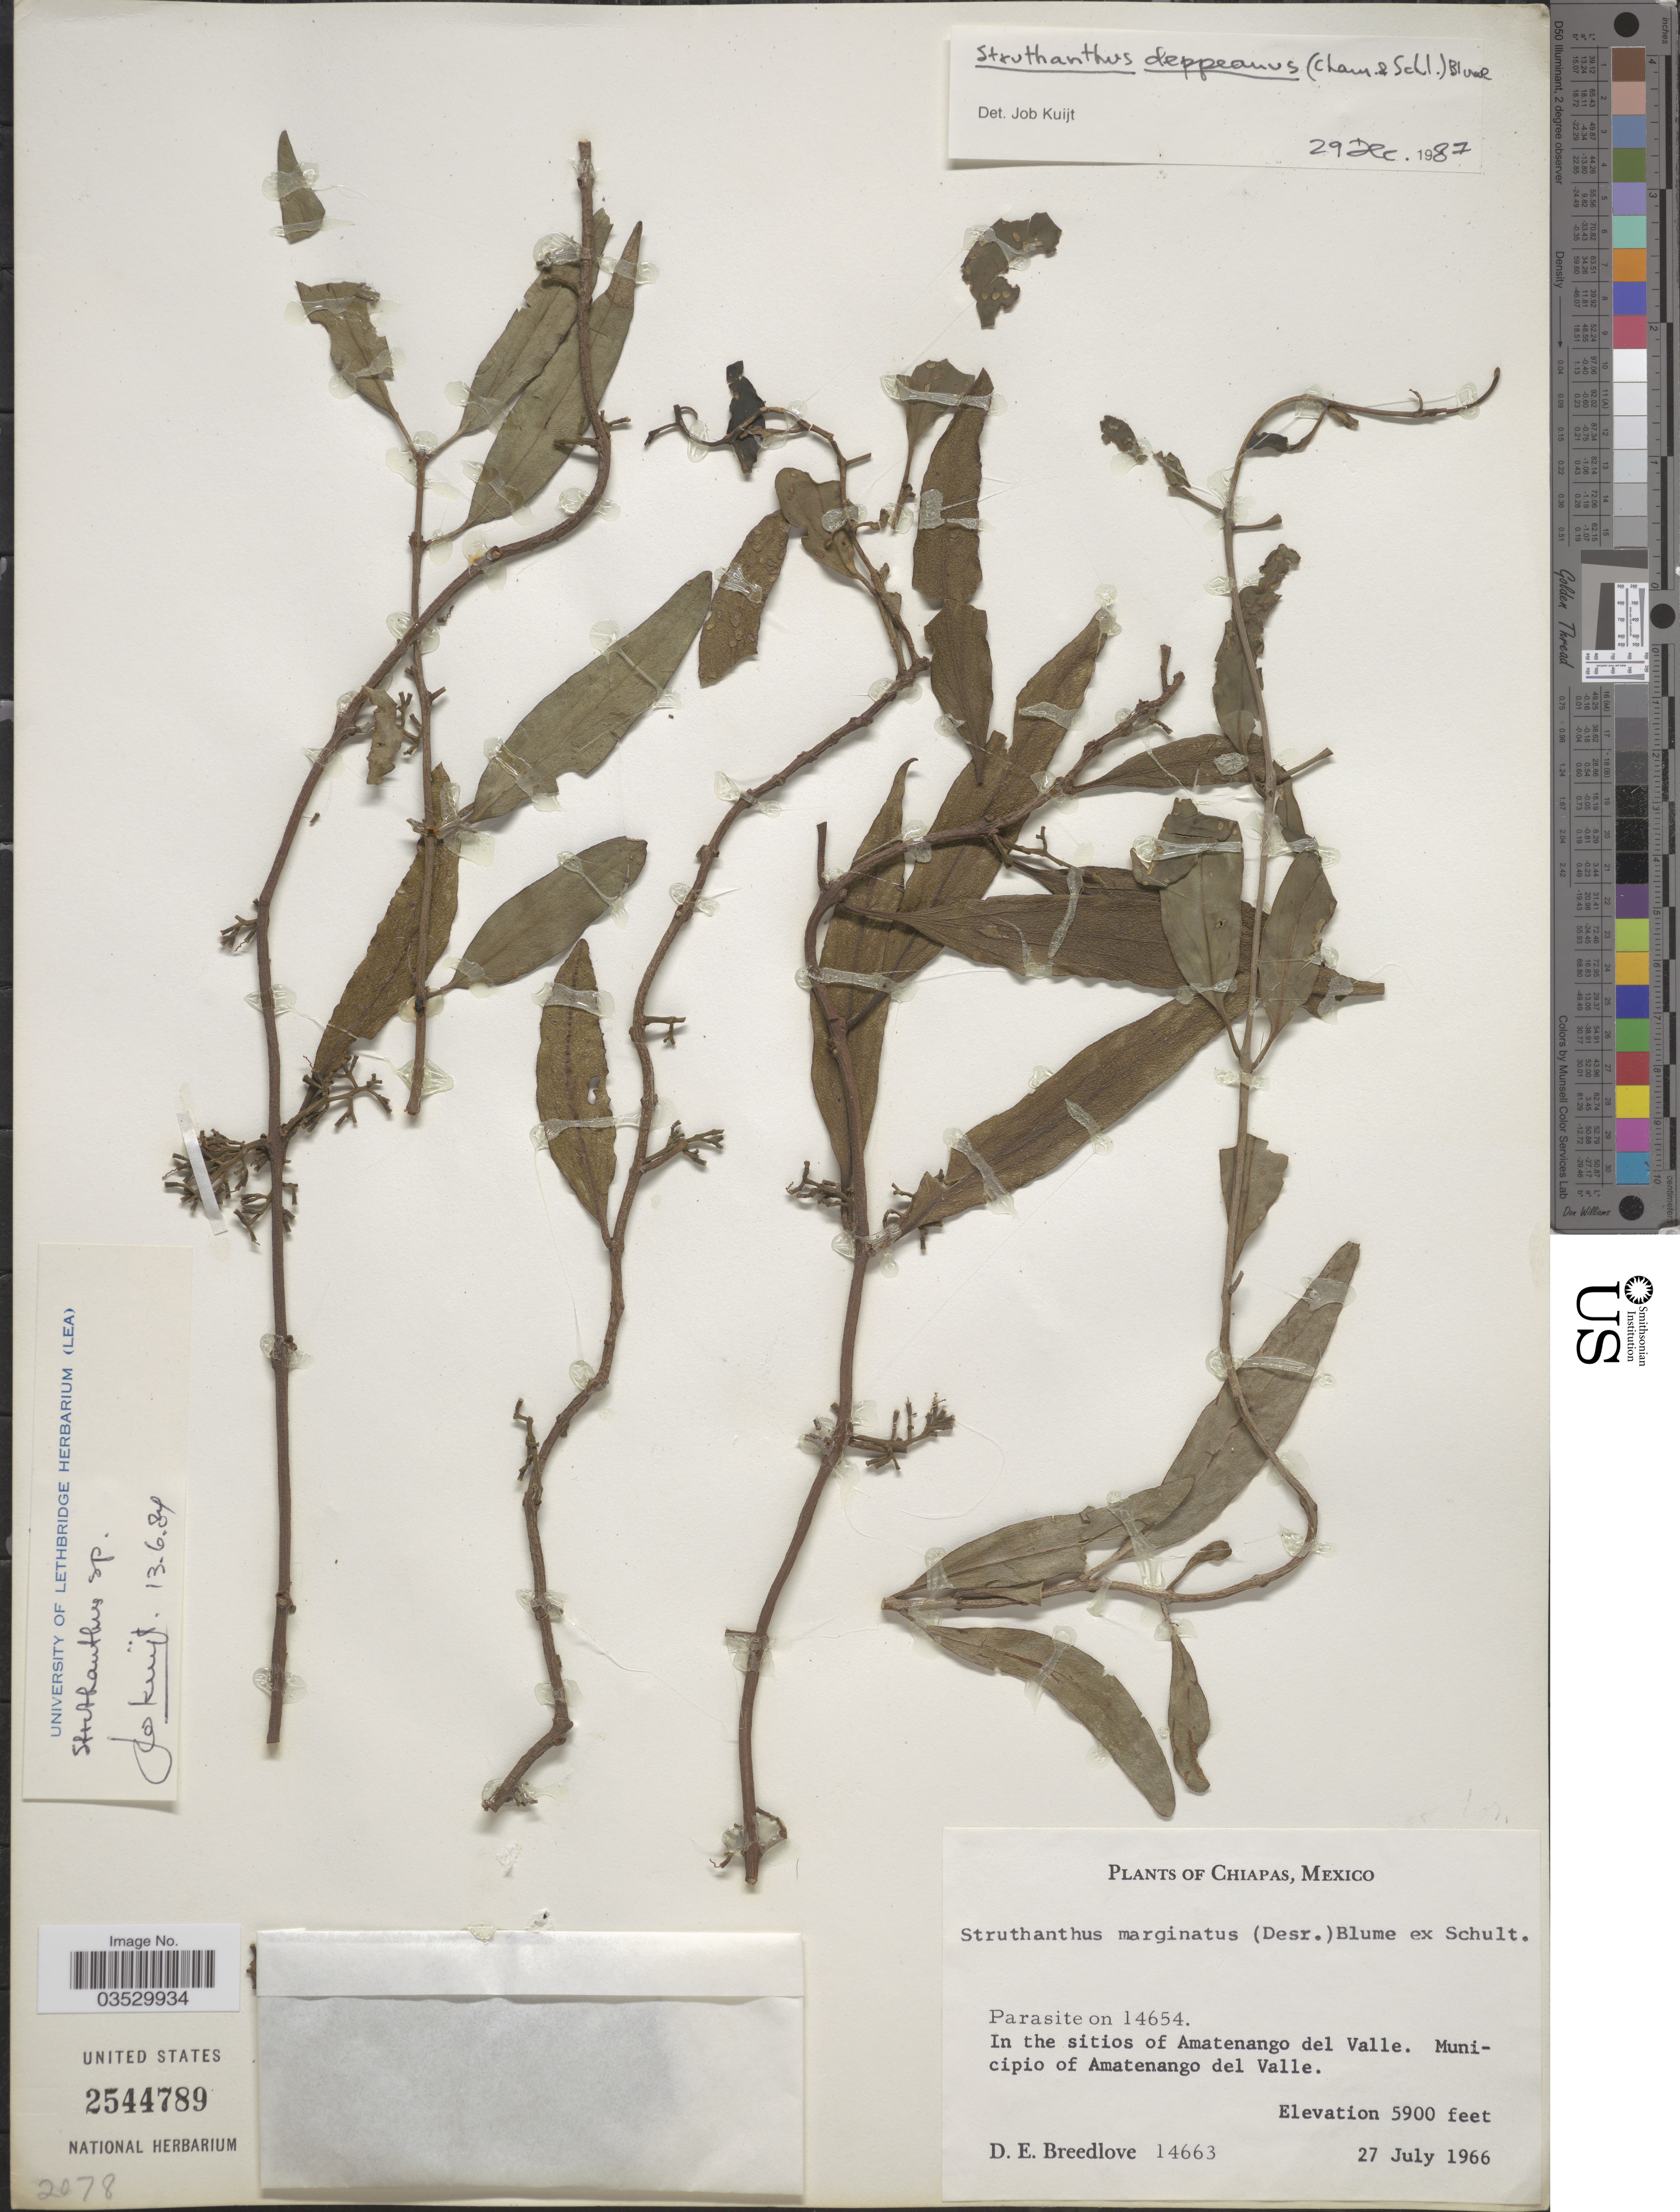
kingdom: Plantae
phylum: Tracheophyta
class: Magnoliopsida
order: Santalales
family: Loranthaceae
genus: Struthanthus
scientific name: Struthanthus deppeanus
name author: (Schltdl. & Cham.) G. Don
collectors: D. E. Breedlove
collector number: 14663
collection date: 1966-07-27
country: Mexico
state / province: Chiapas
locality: In the sitios of Amatenango del Valle. Municipio of Amatenango del Valle.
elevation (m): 1798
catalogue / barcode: US 2544789